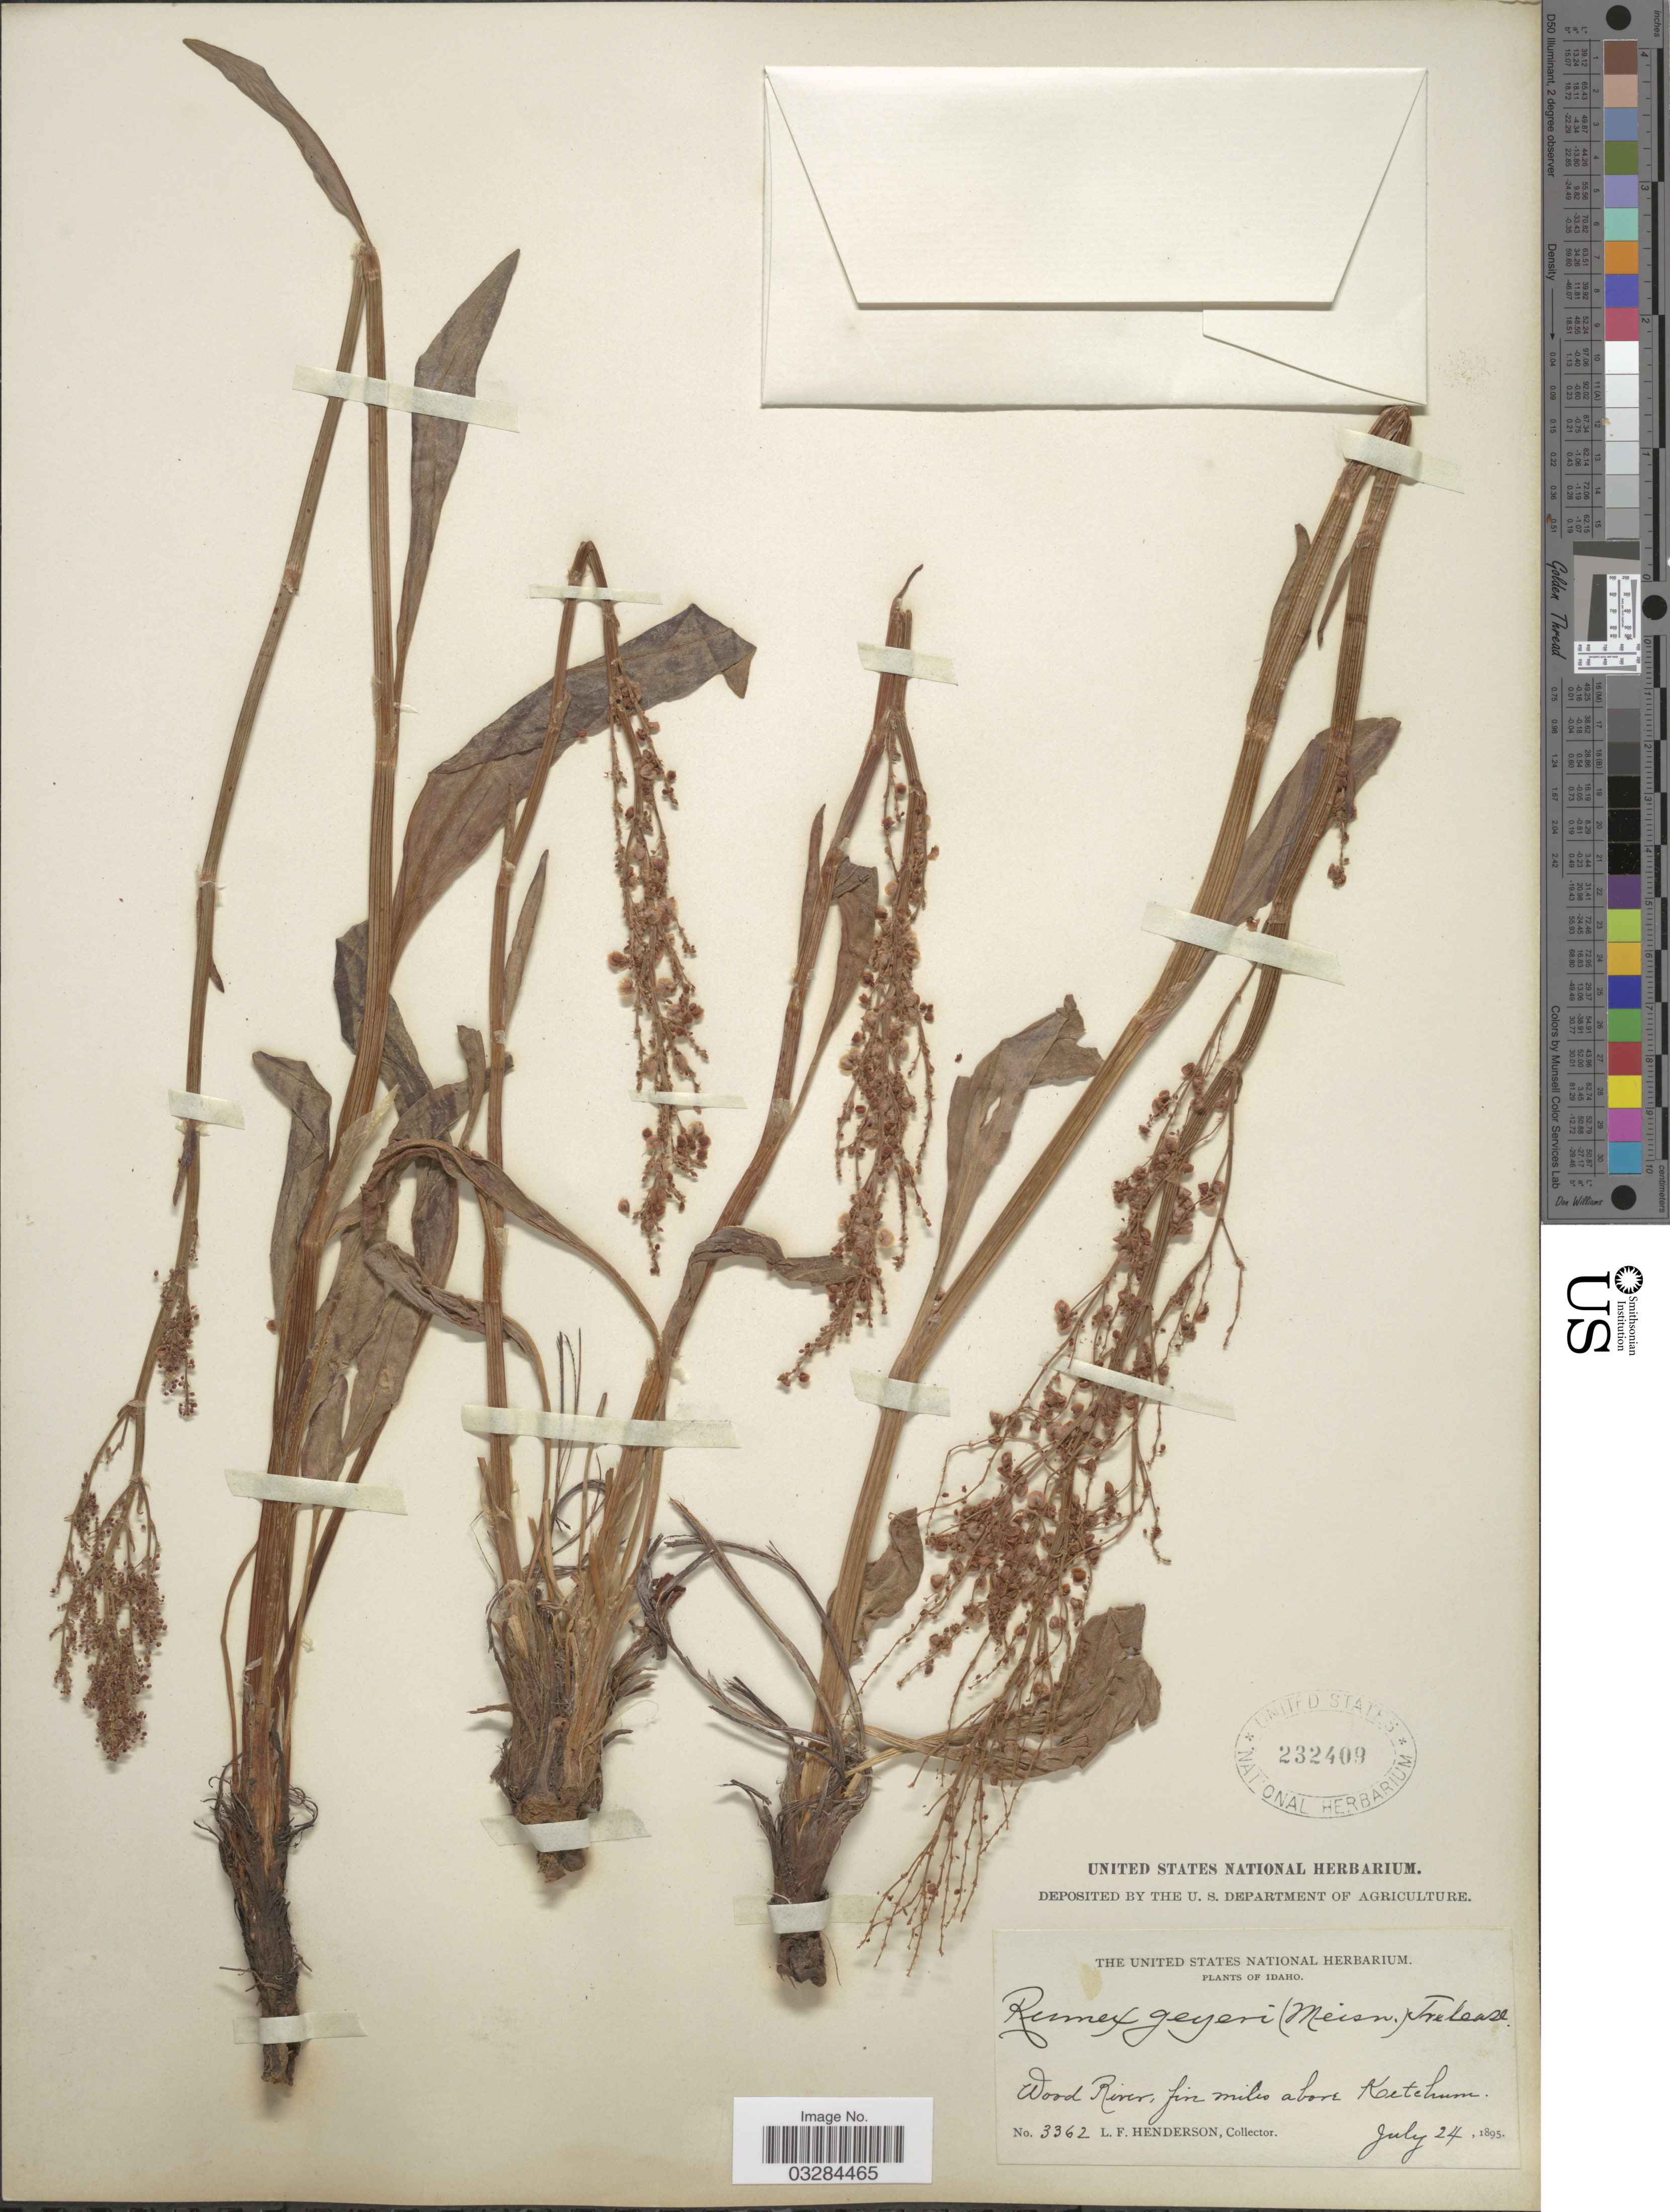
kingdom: Plantae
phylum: Tracheophyta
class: Magnoliopsida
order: Caryophyllales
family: Polygonaceae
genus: Rumex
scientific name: Rumex paucifolius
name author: Nutt.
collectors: L. Henderson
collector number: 3362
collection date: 1895-07-24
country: United States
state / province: Idaho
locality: Wood River, five miles above Ketchum.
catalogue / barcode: US 232409